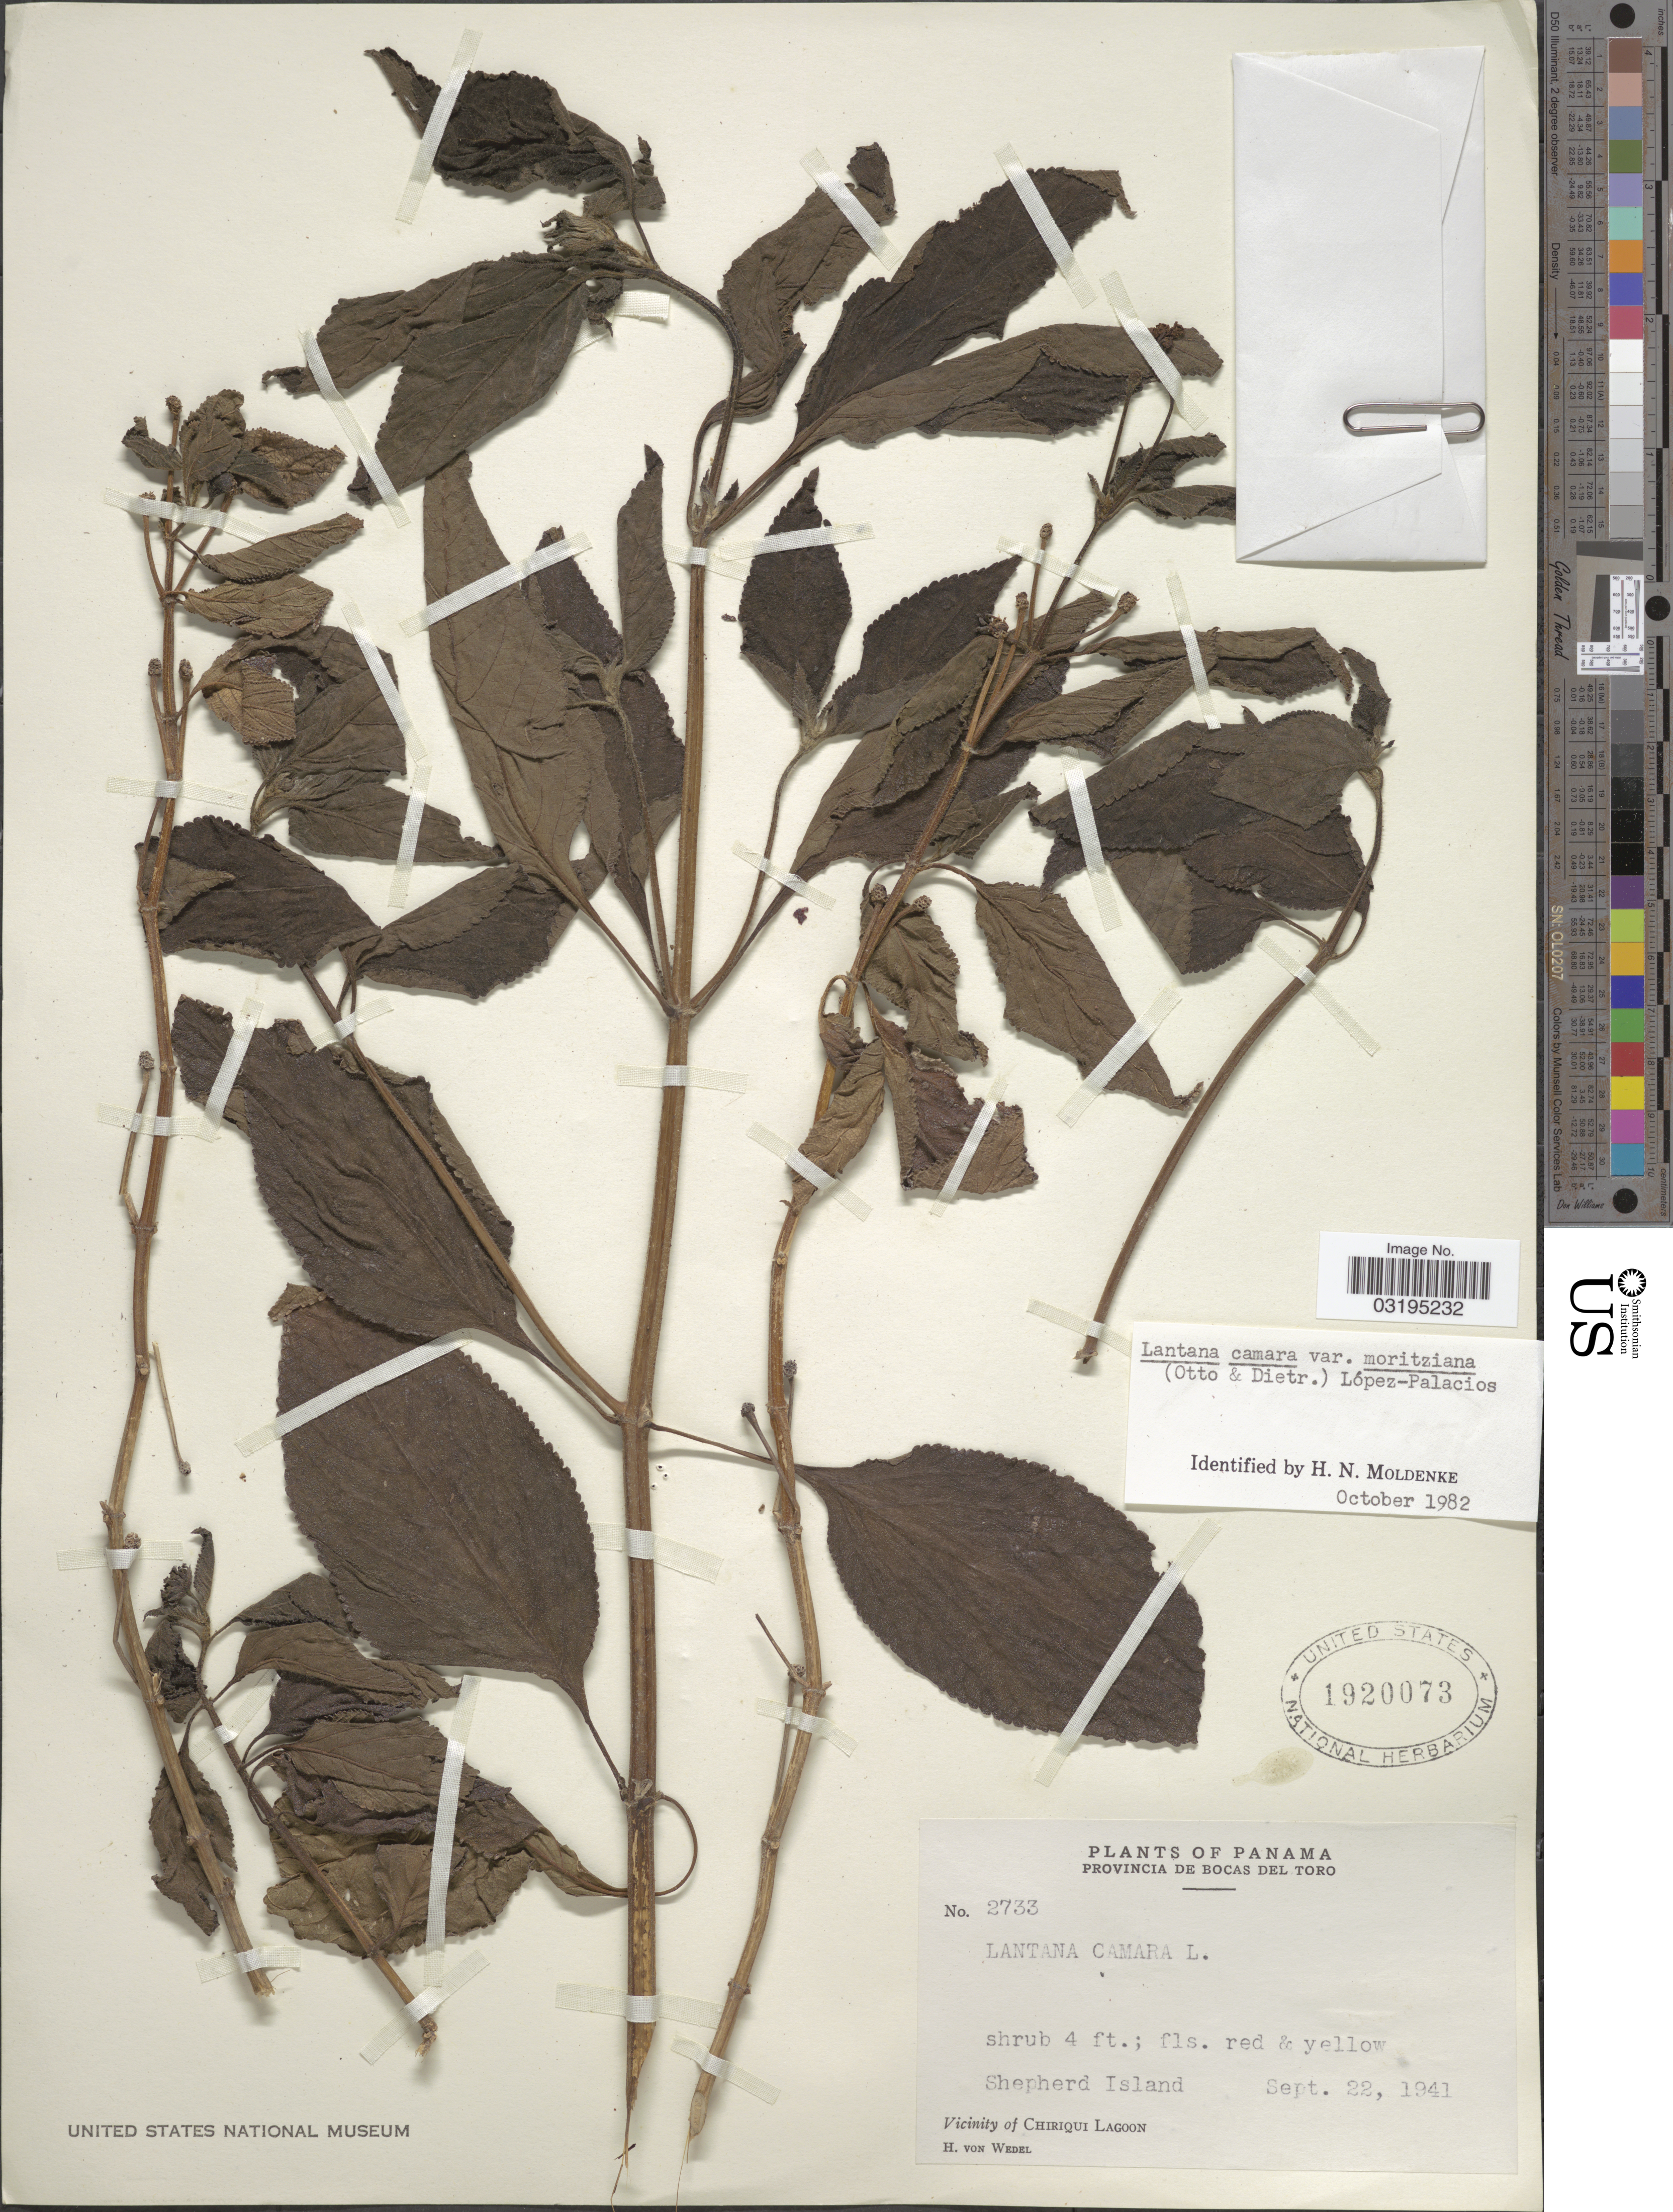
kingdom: Plantae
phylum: Tracheophyta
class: Magnoliopsida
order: Lamiales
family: Verbenaceae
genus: Lantana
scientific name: Lantana camara var. moritziana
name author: (Otto & A. Dietr.) López-Pal.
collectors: H. von Wedel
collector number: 2733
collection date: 1941-09-22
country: Panama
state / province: Bocas del Toro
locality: Shepherd Island. Vicinity of Chiriqui Lagoon.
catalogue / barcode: US 1920073